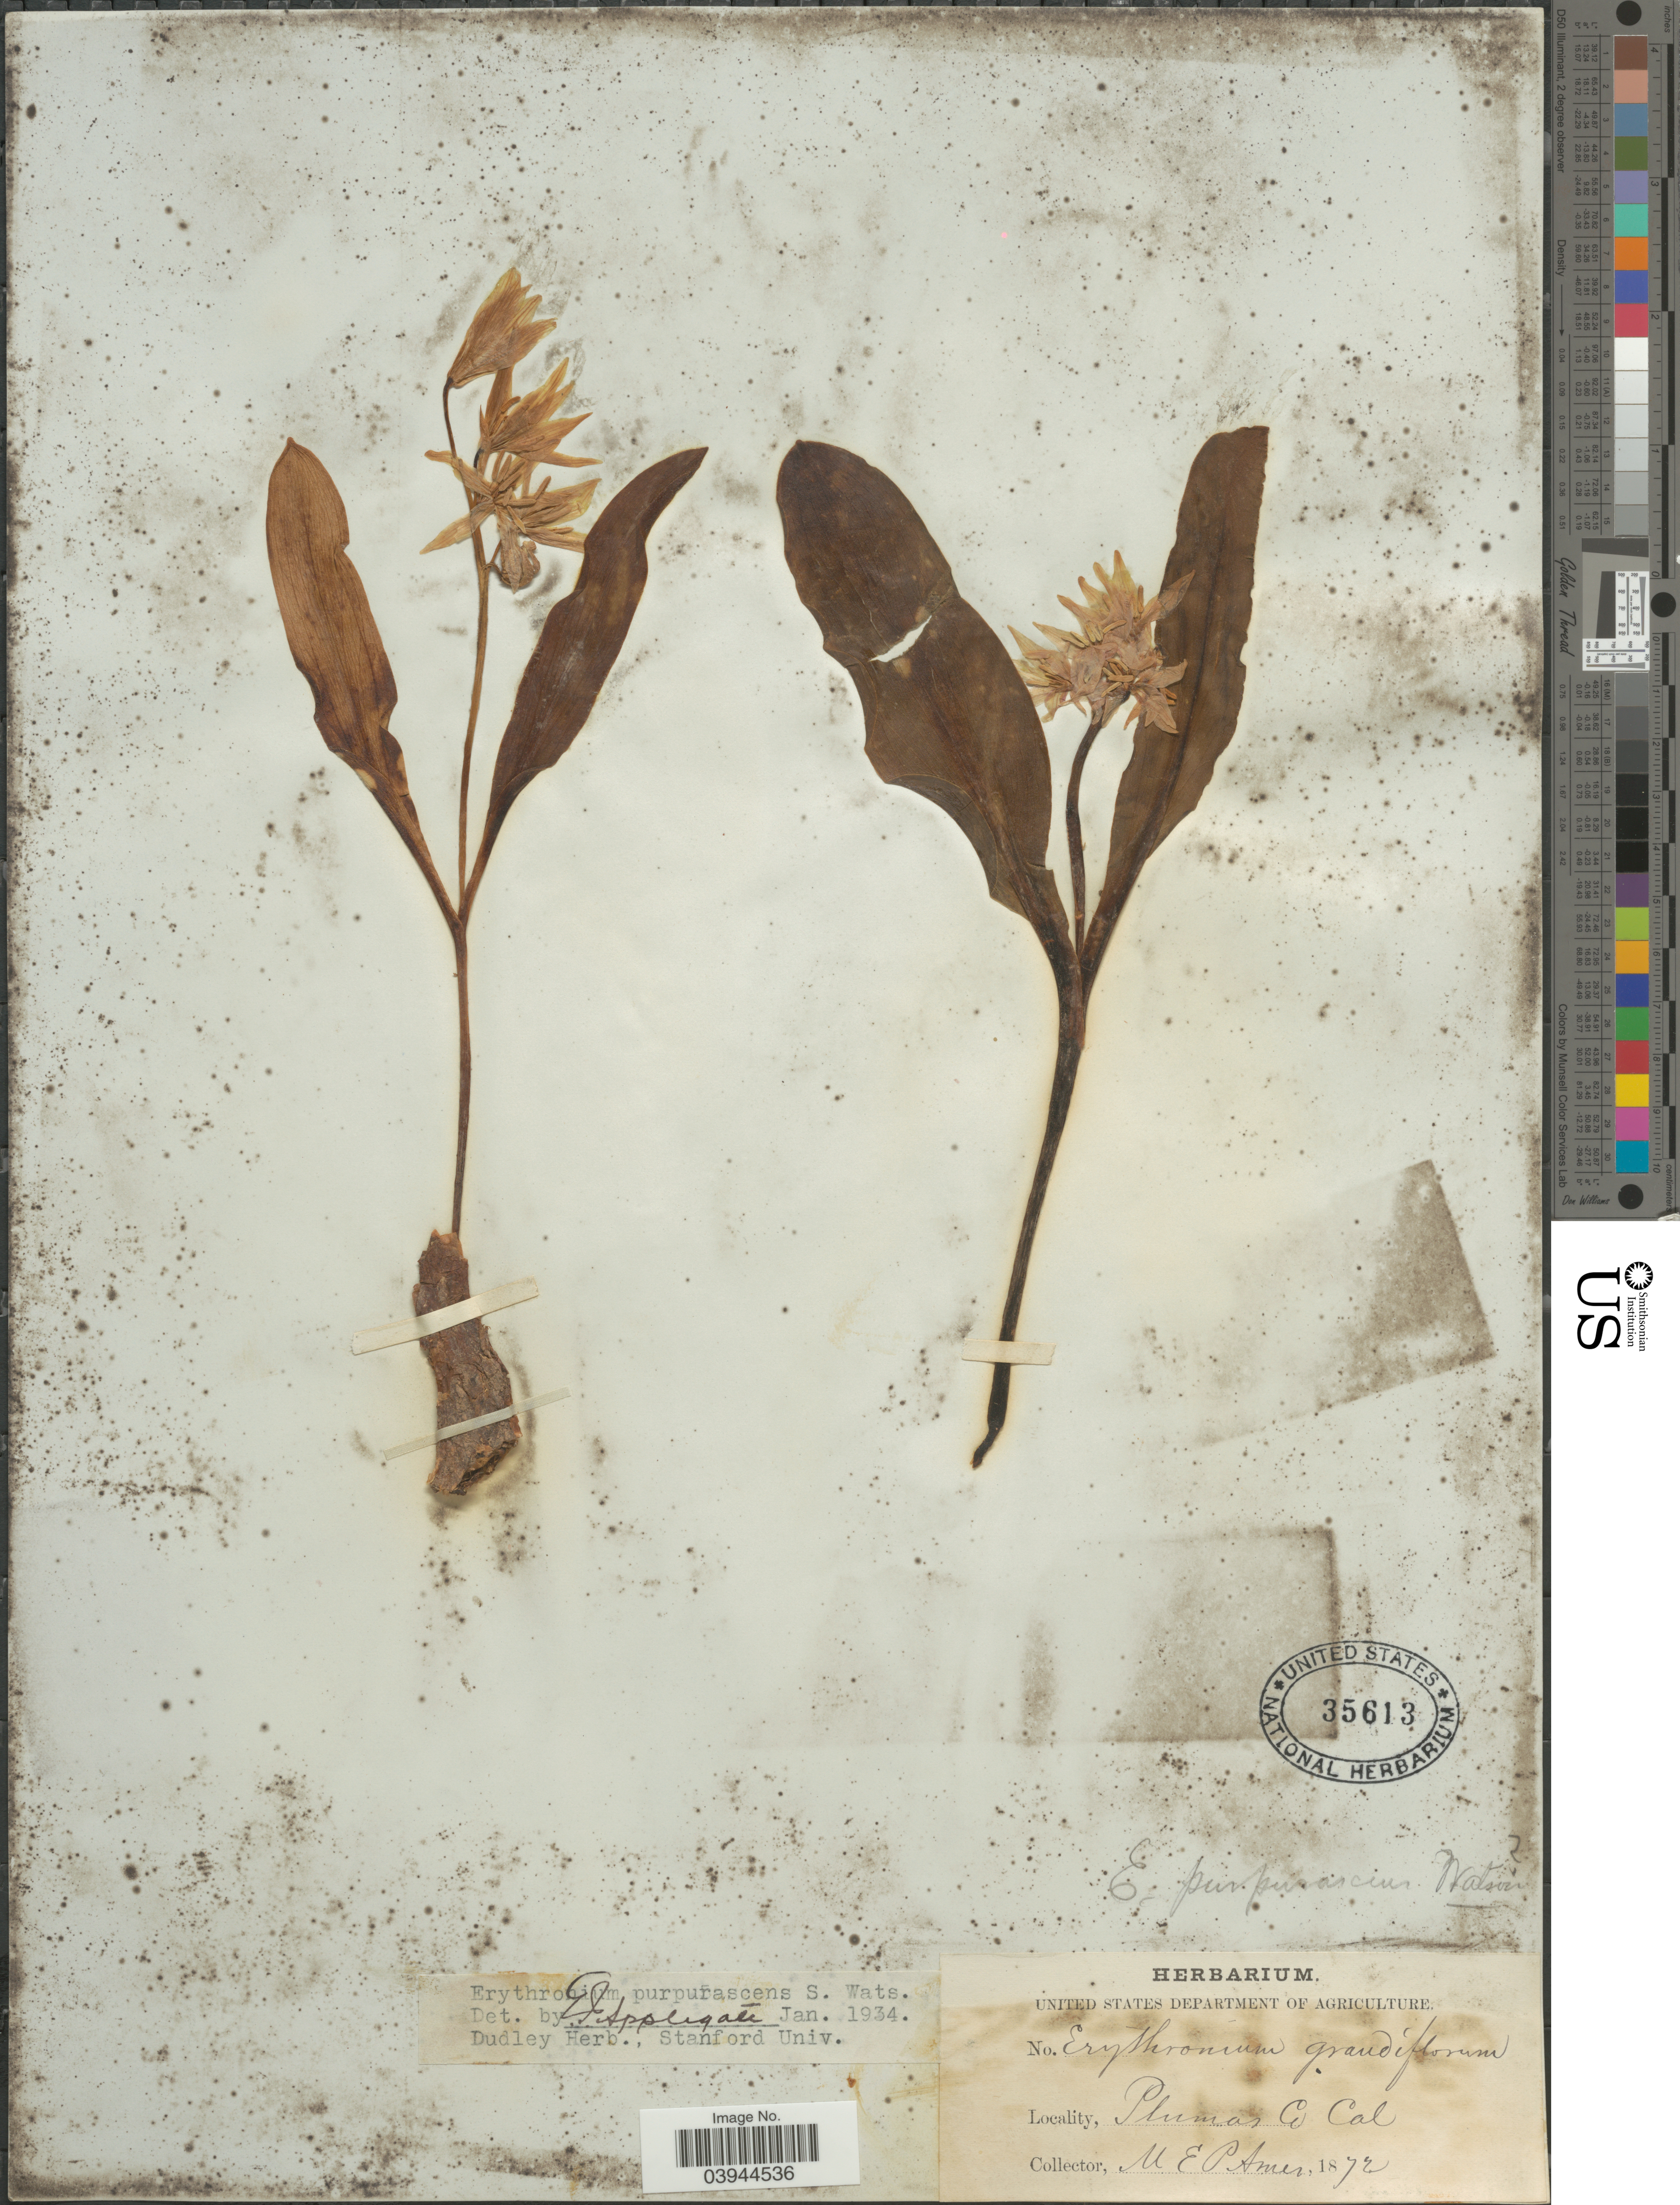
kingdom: Plantae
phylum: Tracheophyta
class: Liliopsida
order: Liliales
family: Liliaceae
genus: Erythronium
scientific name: Erythronium purpurascens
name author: S. Watson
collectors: M. E. P. Ames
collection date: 1872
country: United States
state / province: California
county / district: Plumas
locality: Plumas Co.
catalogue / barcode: US 35613